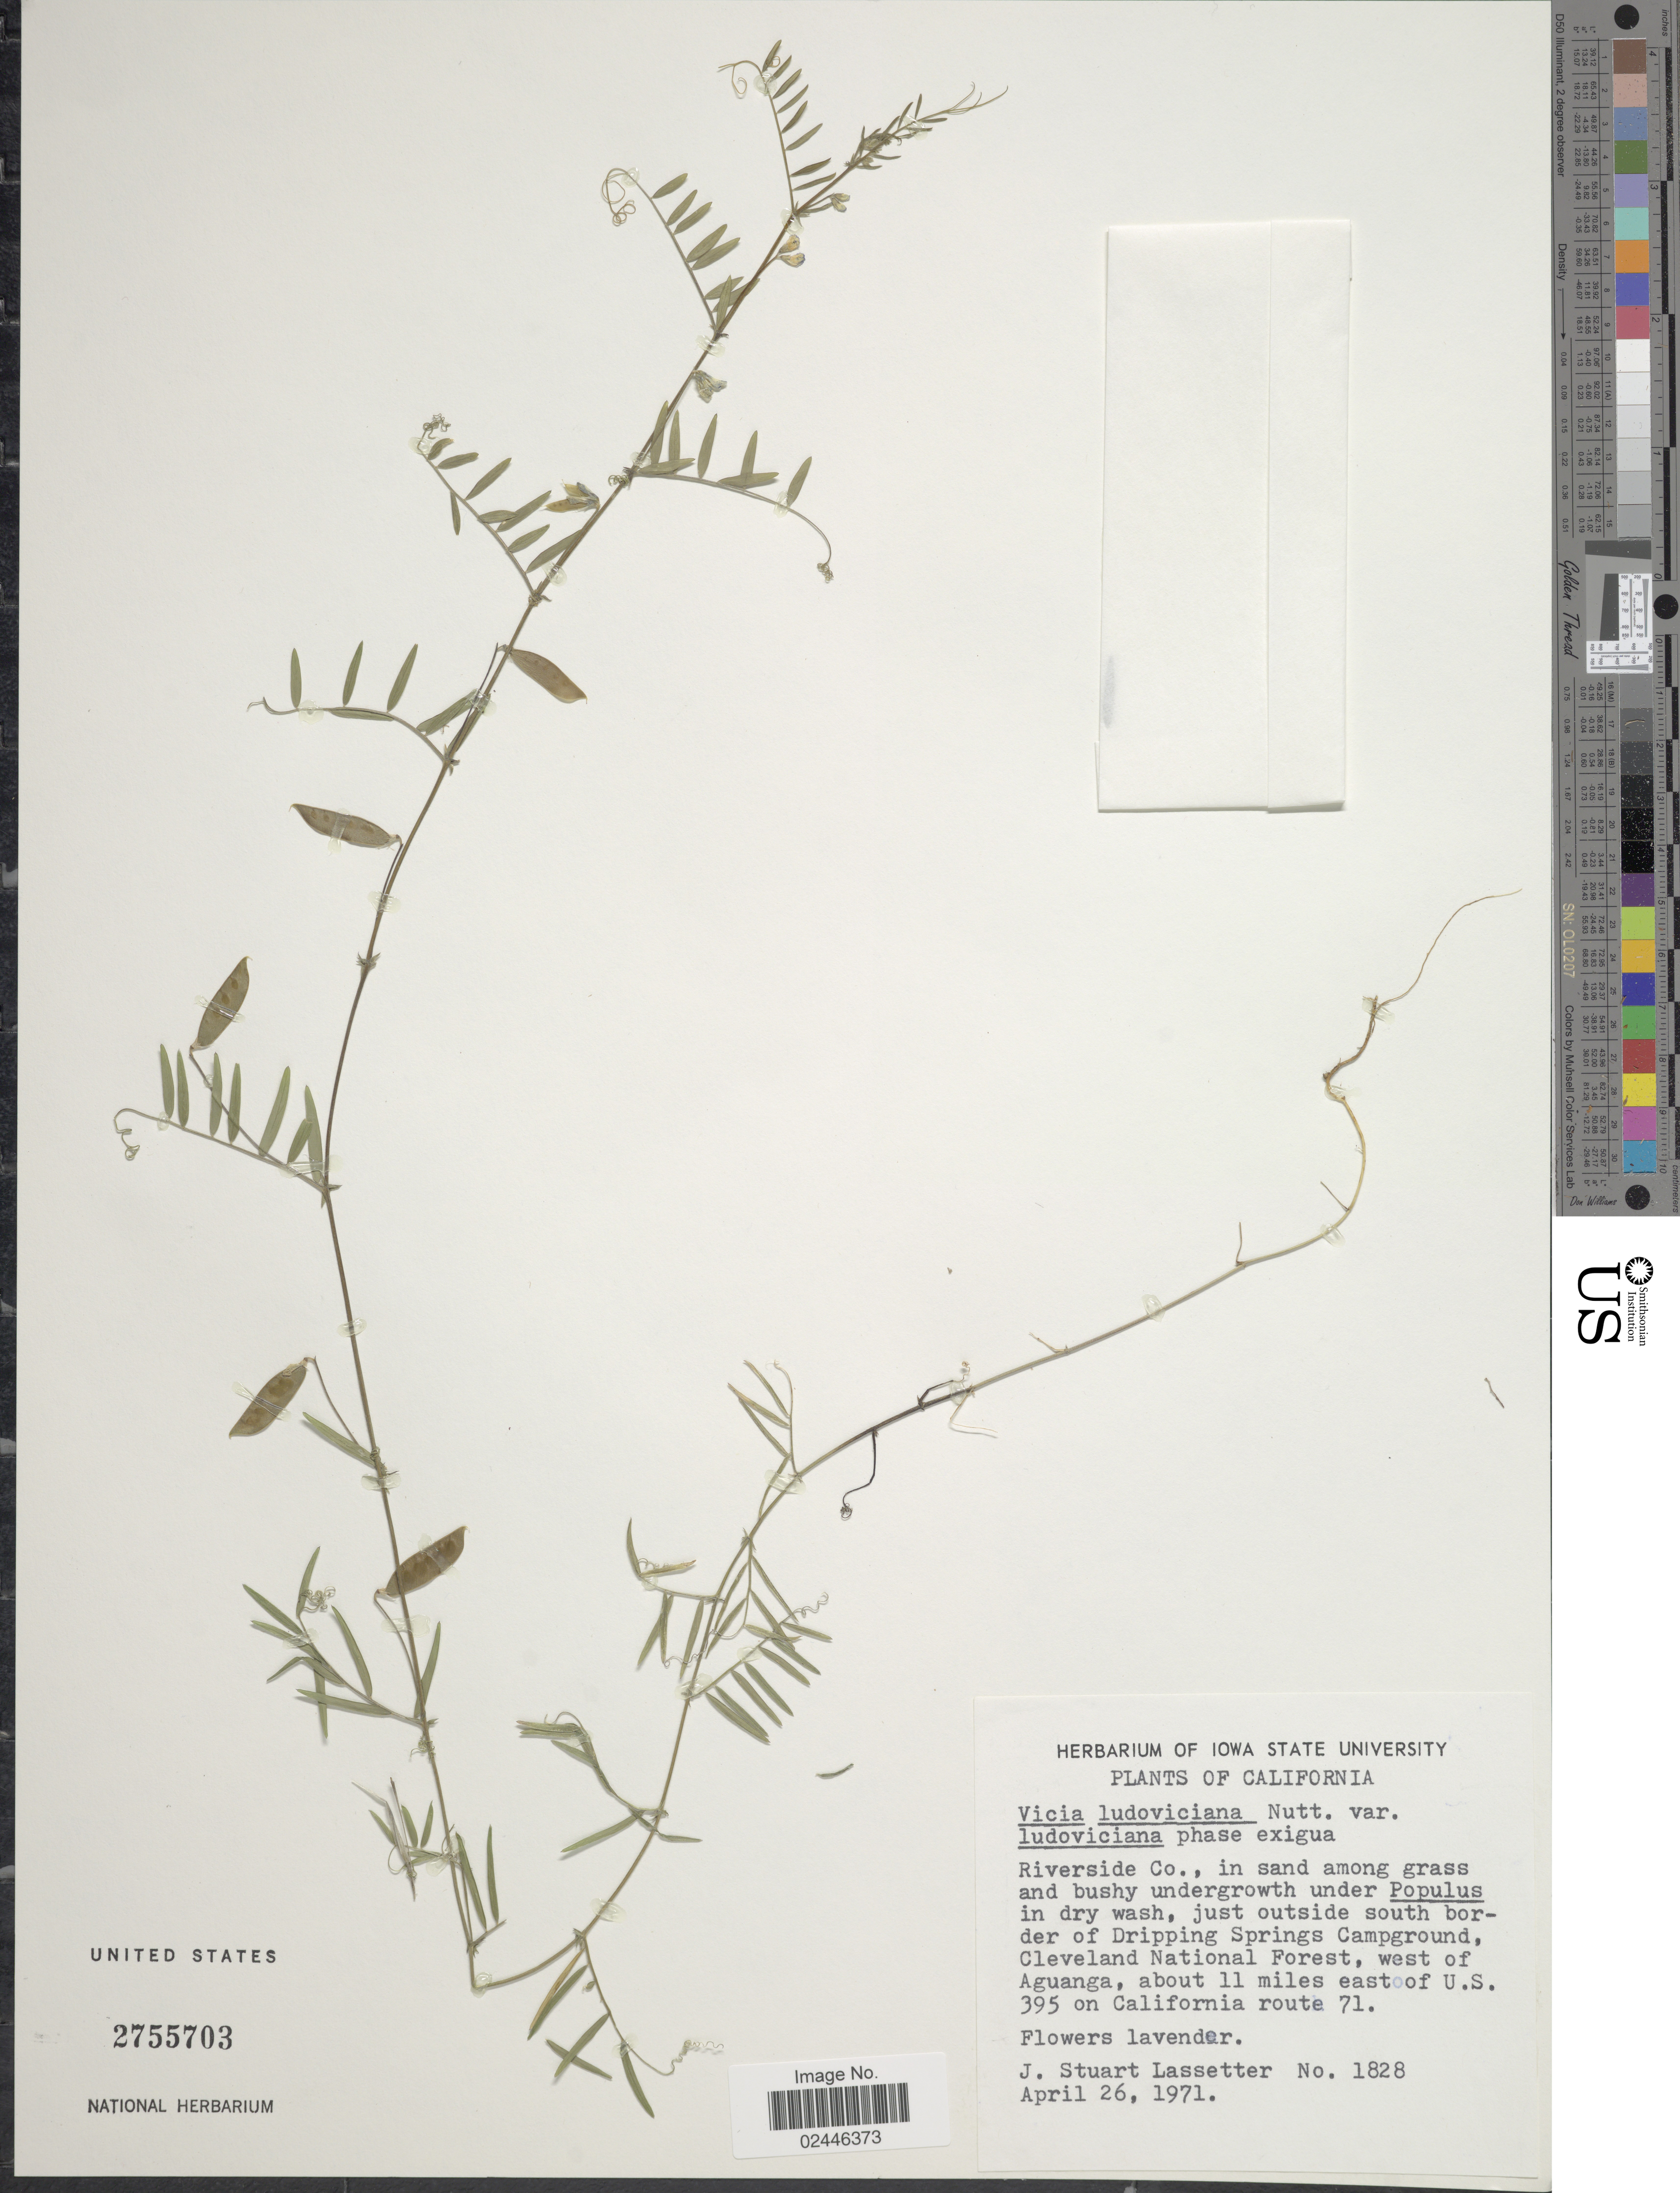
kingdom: Plantae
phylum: Tracheophyta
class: Magnoliopsida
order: Fabales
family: Fabaceae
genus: Vicia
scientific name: Vicia ludoviciana var. ludoviciana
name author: Nutt. ex Torr. & A. Gray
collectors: J. Lassetter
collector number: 1828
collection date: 1971-04-26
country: United States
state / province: California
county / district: Riverside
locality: Riverside Co., just outside south border of Dripping Springs Campground, Cleveland National Forest, west of Aguanga, about 11 miles east of U.S. 395 on California route 71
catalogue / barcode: US 2755703